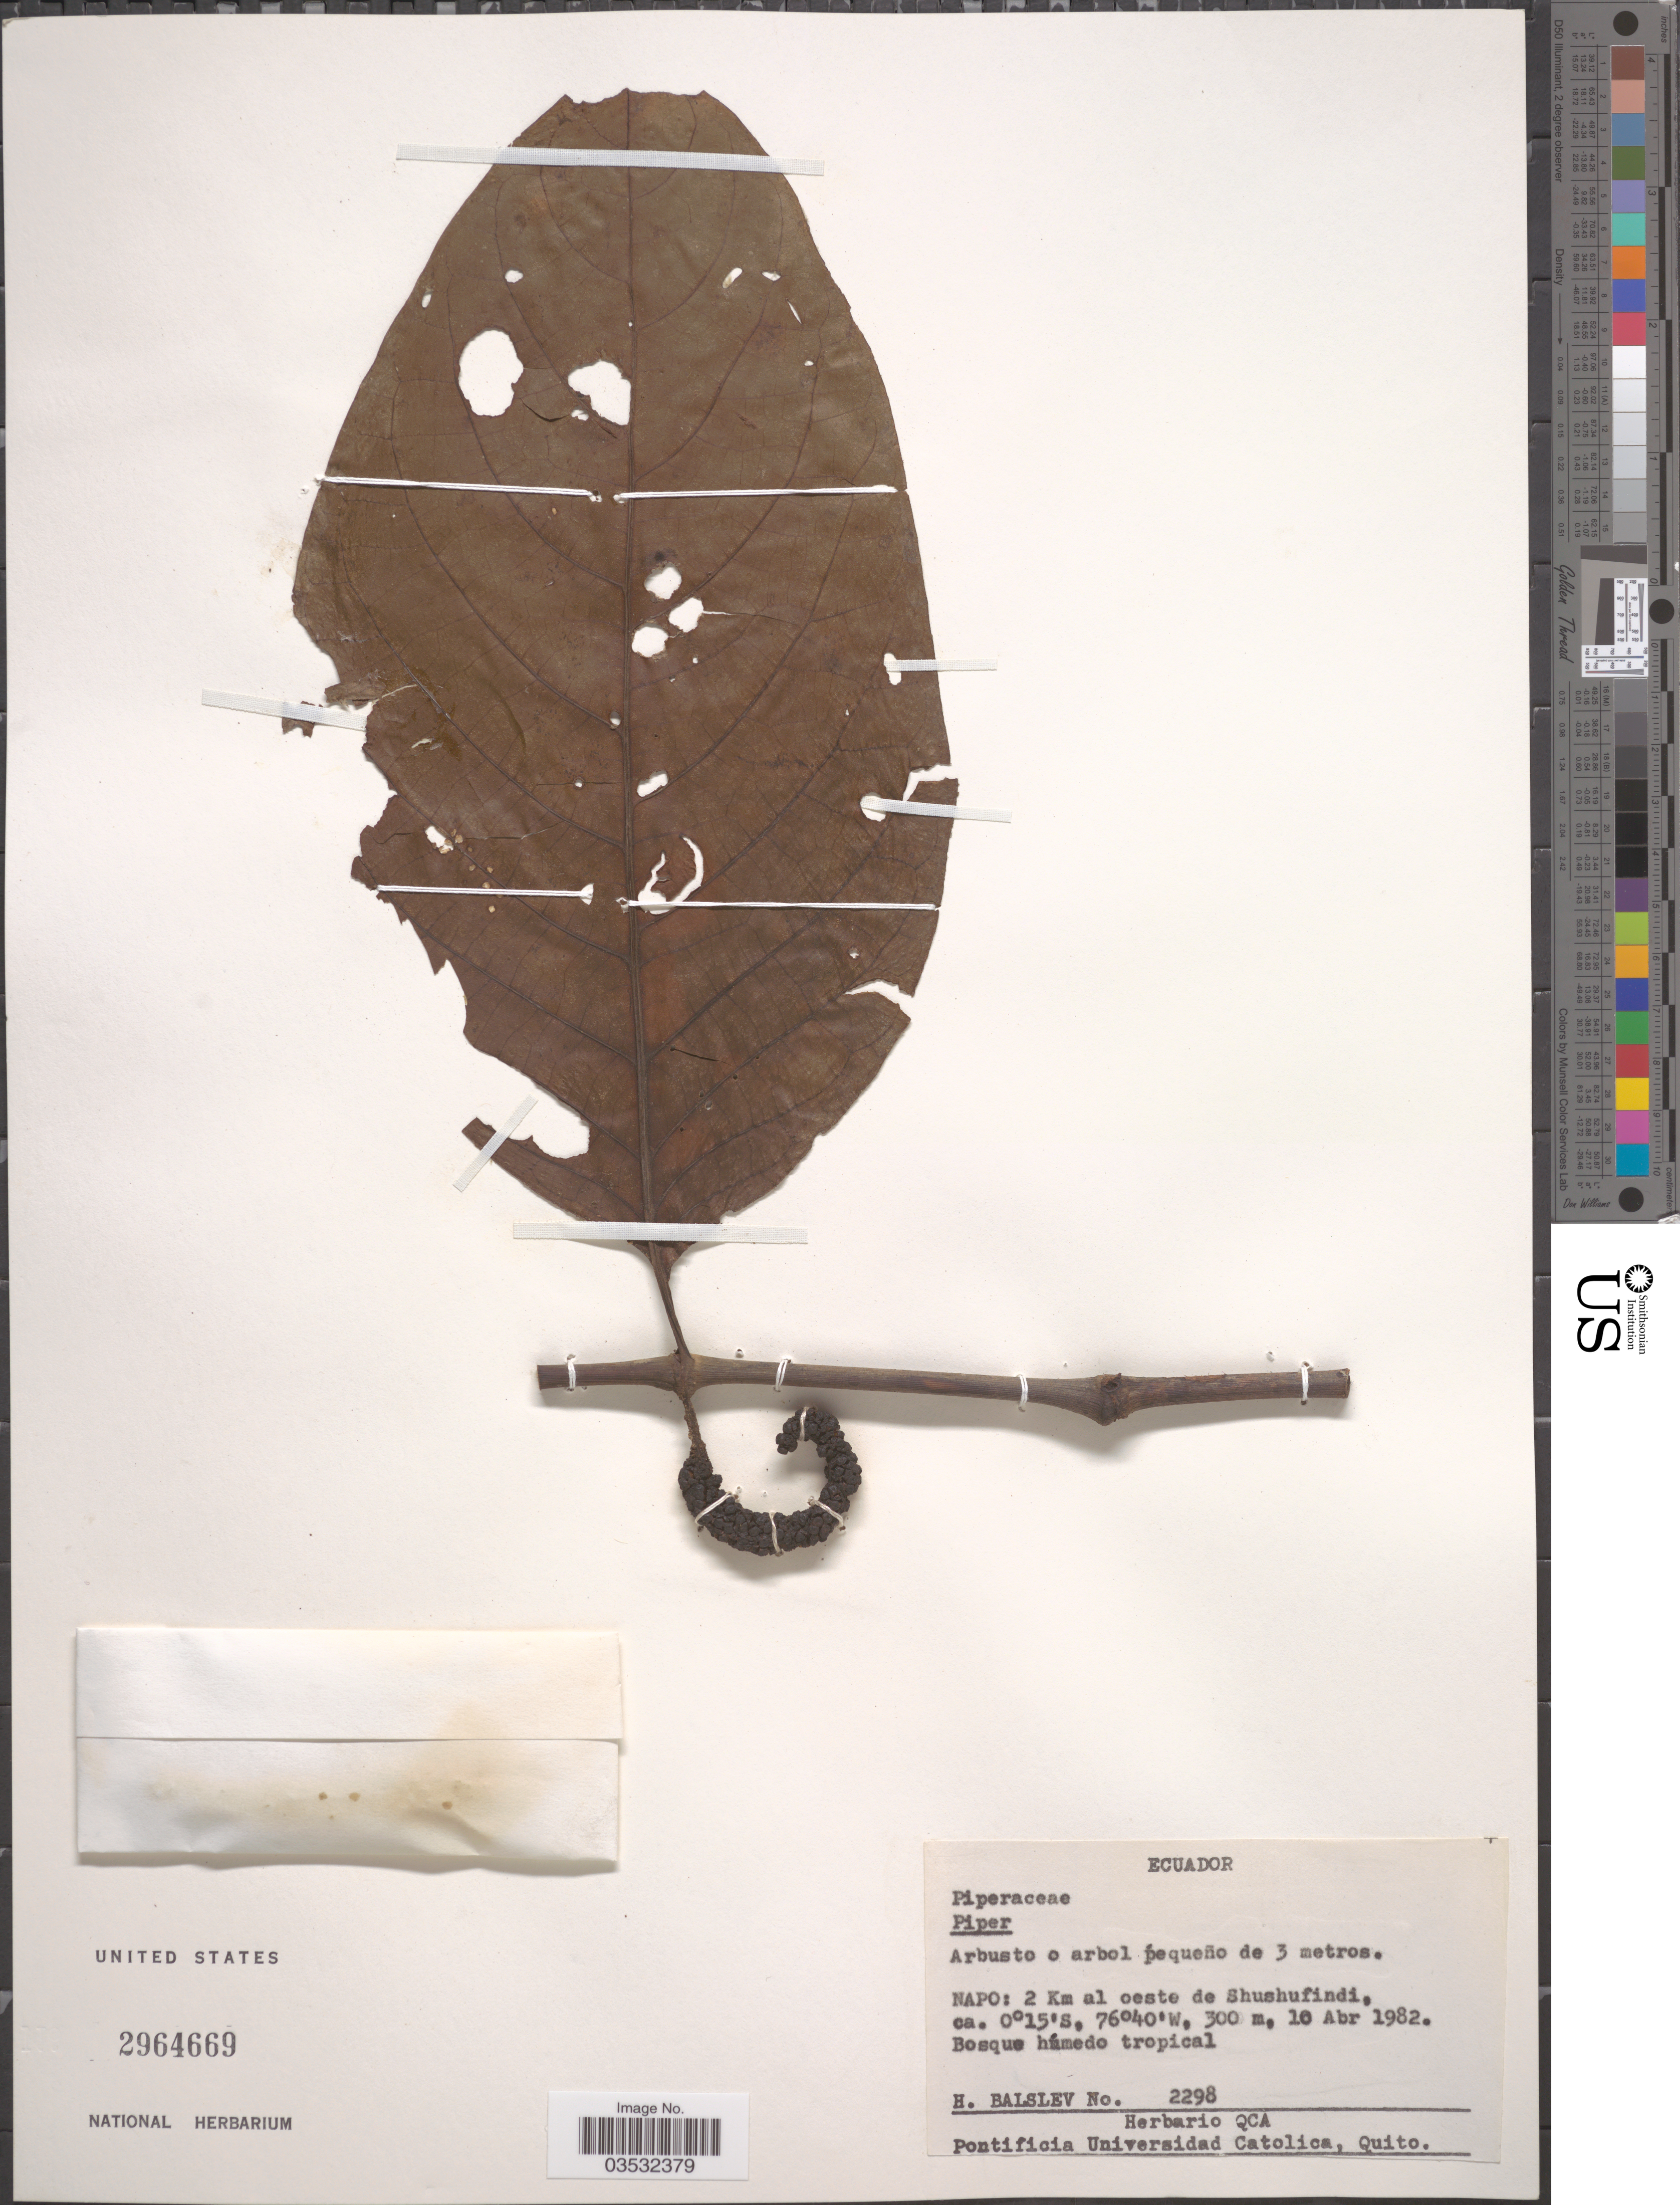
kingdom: Plantae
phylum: Tracheophyta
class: Magnoliopsida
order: Piperales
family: Piperaceae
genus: Piper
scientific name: Piper sp.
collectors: H. Balslev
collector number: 2298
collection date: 1982-04-10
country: Ecuador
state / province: Napo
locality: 2 Km al oeste de Shushufindi.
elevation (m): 300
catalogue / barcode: US 2964669